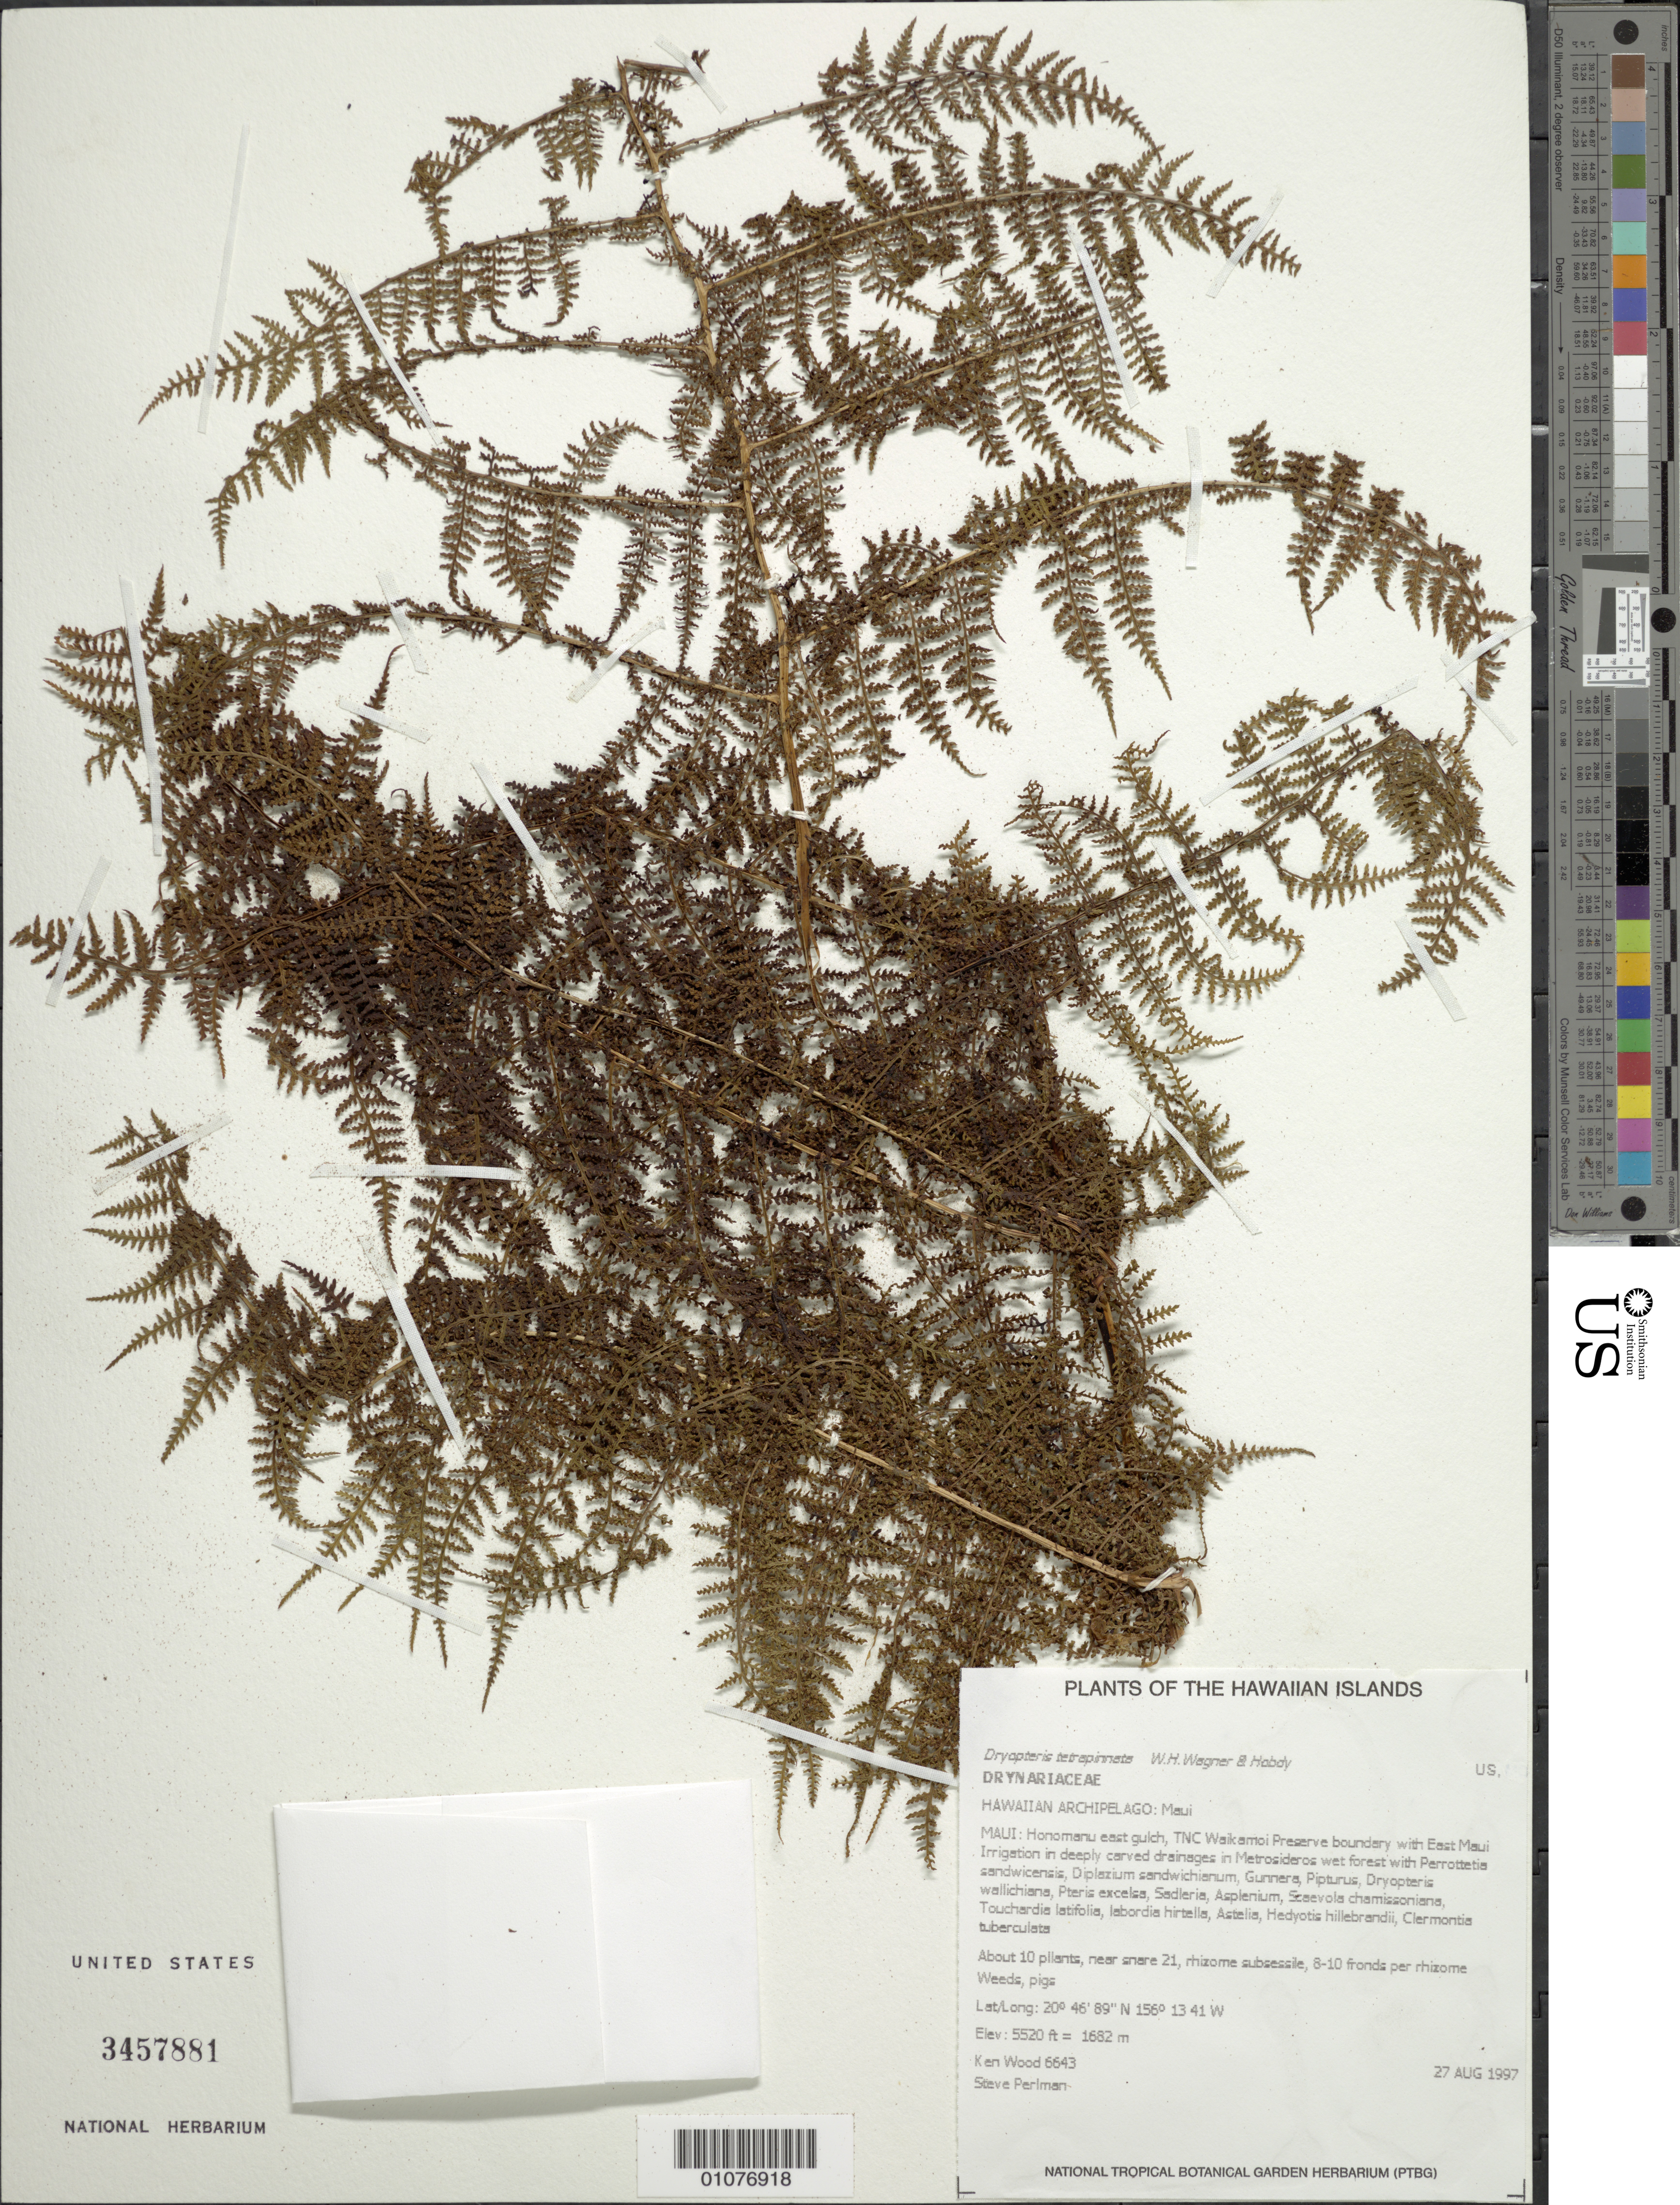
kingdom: Plantae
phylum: Tracheophyta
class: Polypodiopsida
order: Polypodiales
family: Dryopteridaceae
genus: Dryopteris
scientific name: Dryopteris tetrapinnata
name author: W.H. Wagner & Hobdy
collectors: K. R. Wood & S. P. Perlman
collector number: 6643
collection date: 1997-08-27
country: United States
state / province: Hawaii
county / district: Maui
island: Maui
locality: Honomanu E gulch, TNC Waikamoi Preserve boundary w/ E Maui Irrigation in deeply carved drainages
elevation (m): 1682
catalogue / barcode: US 3457881